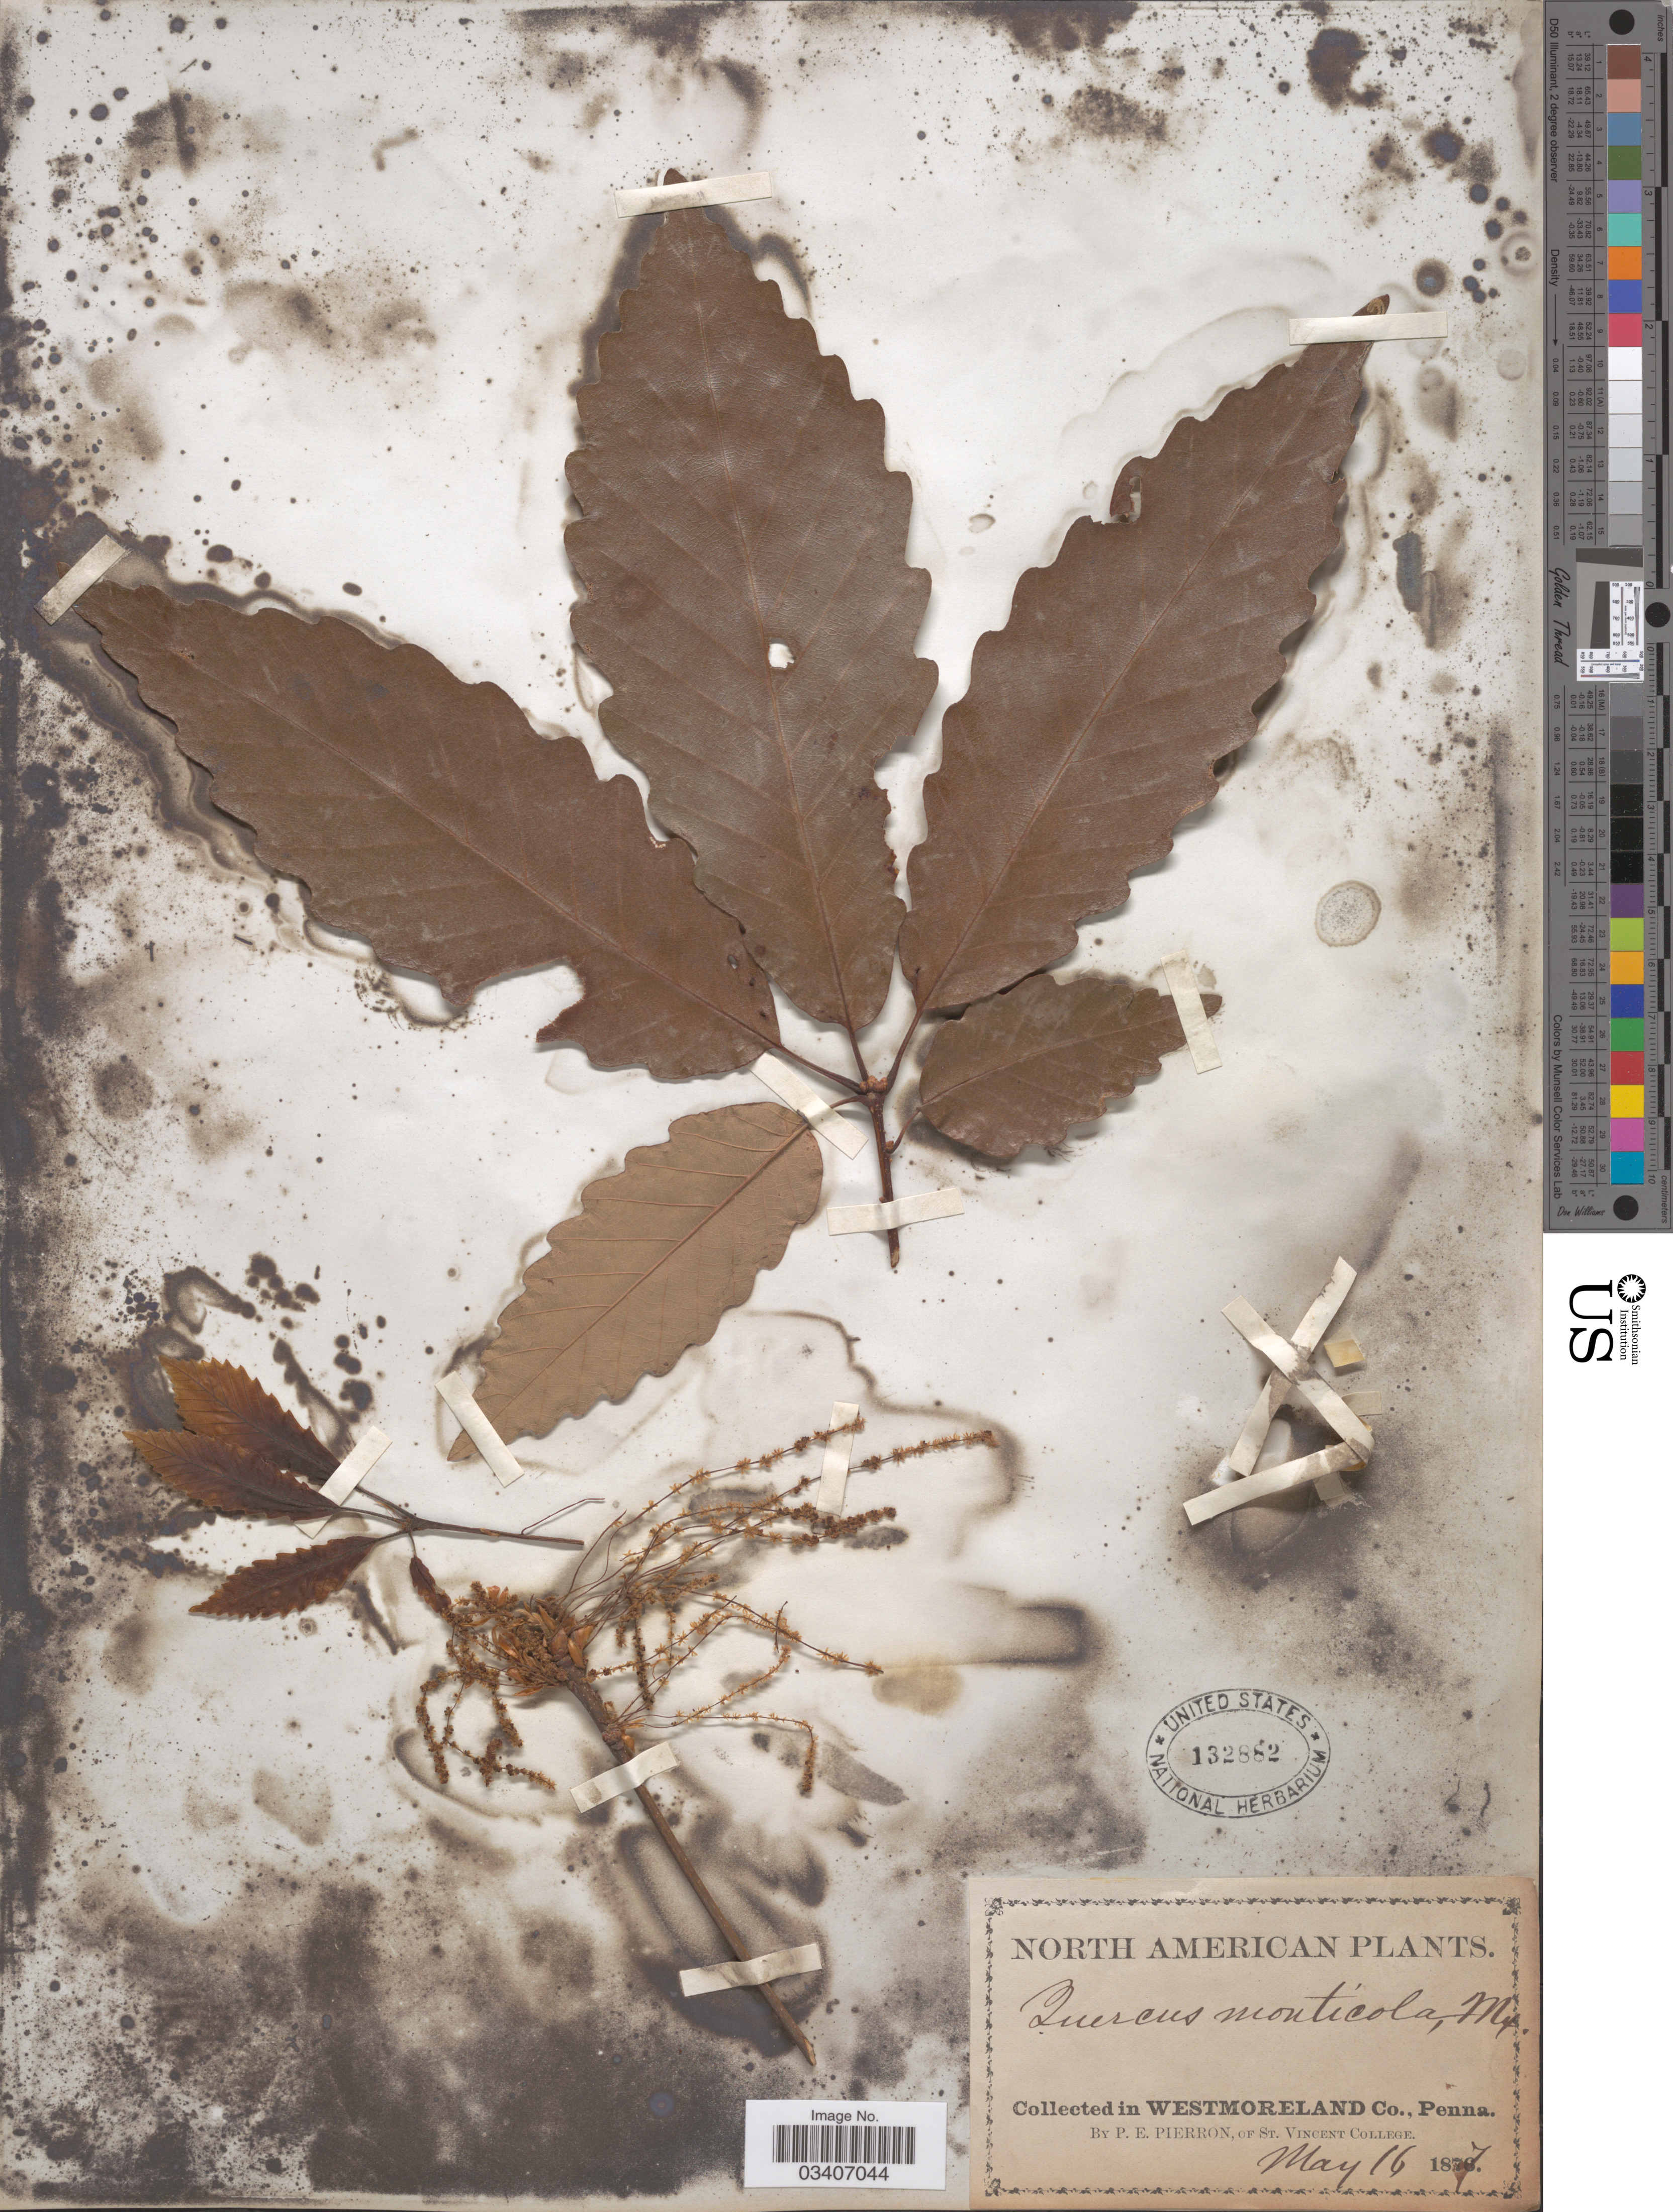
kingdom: Plantae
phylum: Tracheophyta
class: Magnoliopsida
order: Fagales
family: Fagaceae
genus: Quercus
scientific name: Quercus montana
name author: Willd.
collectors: P. Pierron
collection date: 1877-05-16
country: United States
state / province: Pennsylvania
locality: In Westmoreland Co.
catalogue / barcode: US 132882